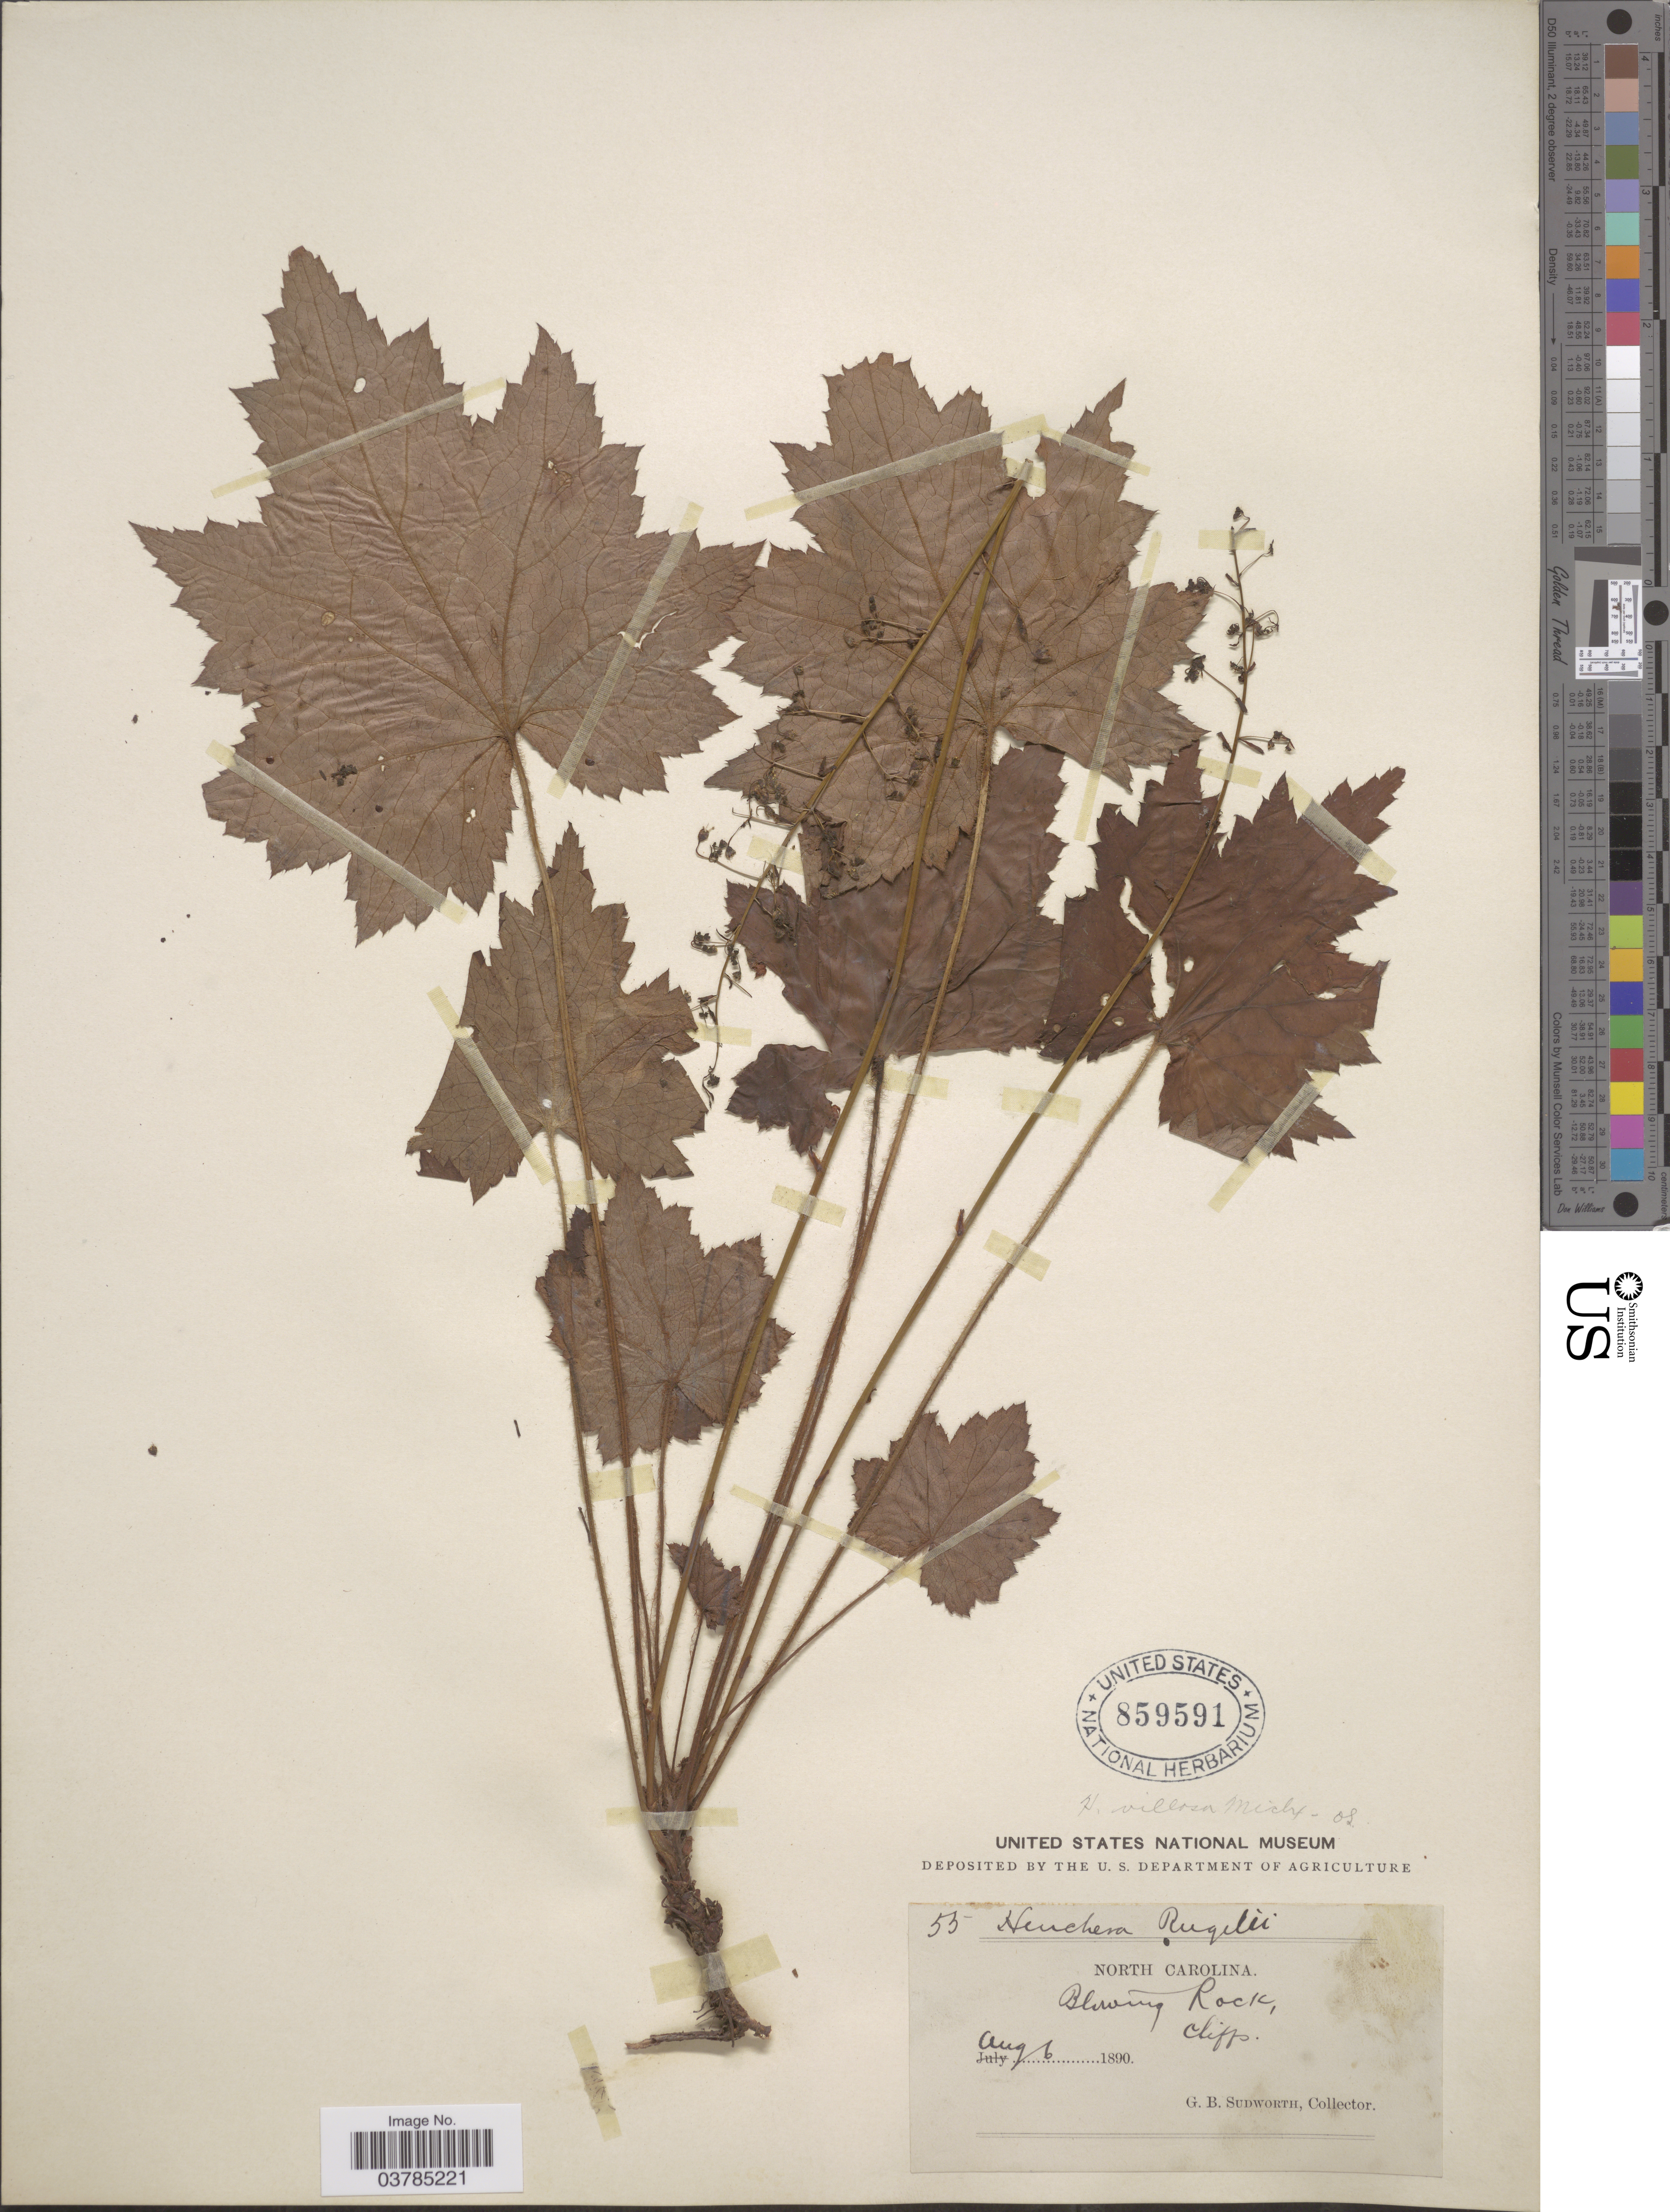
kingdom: Plantae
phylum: Tracheophyta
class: Magnoliopsida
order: Saxifragales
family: Saxifragaceae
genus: Heuchera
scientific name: Heuchera rugelii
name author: Shuttlew. ex Kunze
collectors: G. B. Sudworth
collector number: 55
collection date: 1890-08-06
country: United States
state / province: North Carolina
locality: Blowing Rock.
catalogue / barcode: US 859591